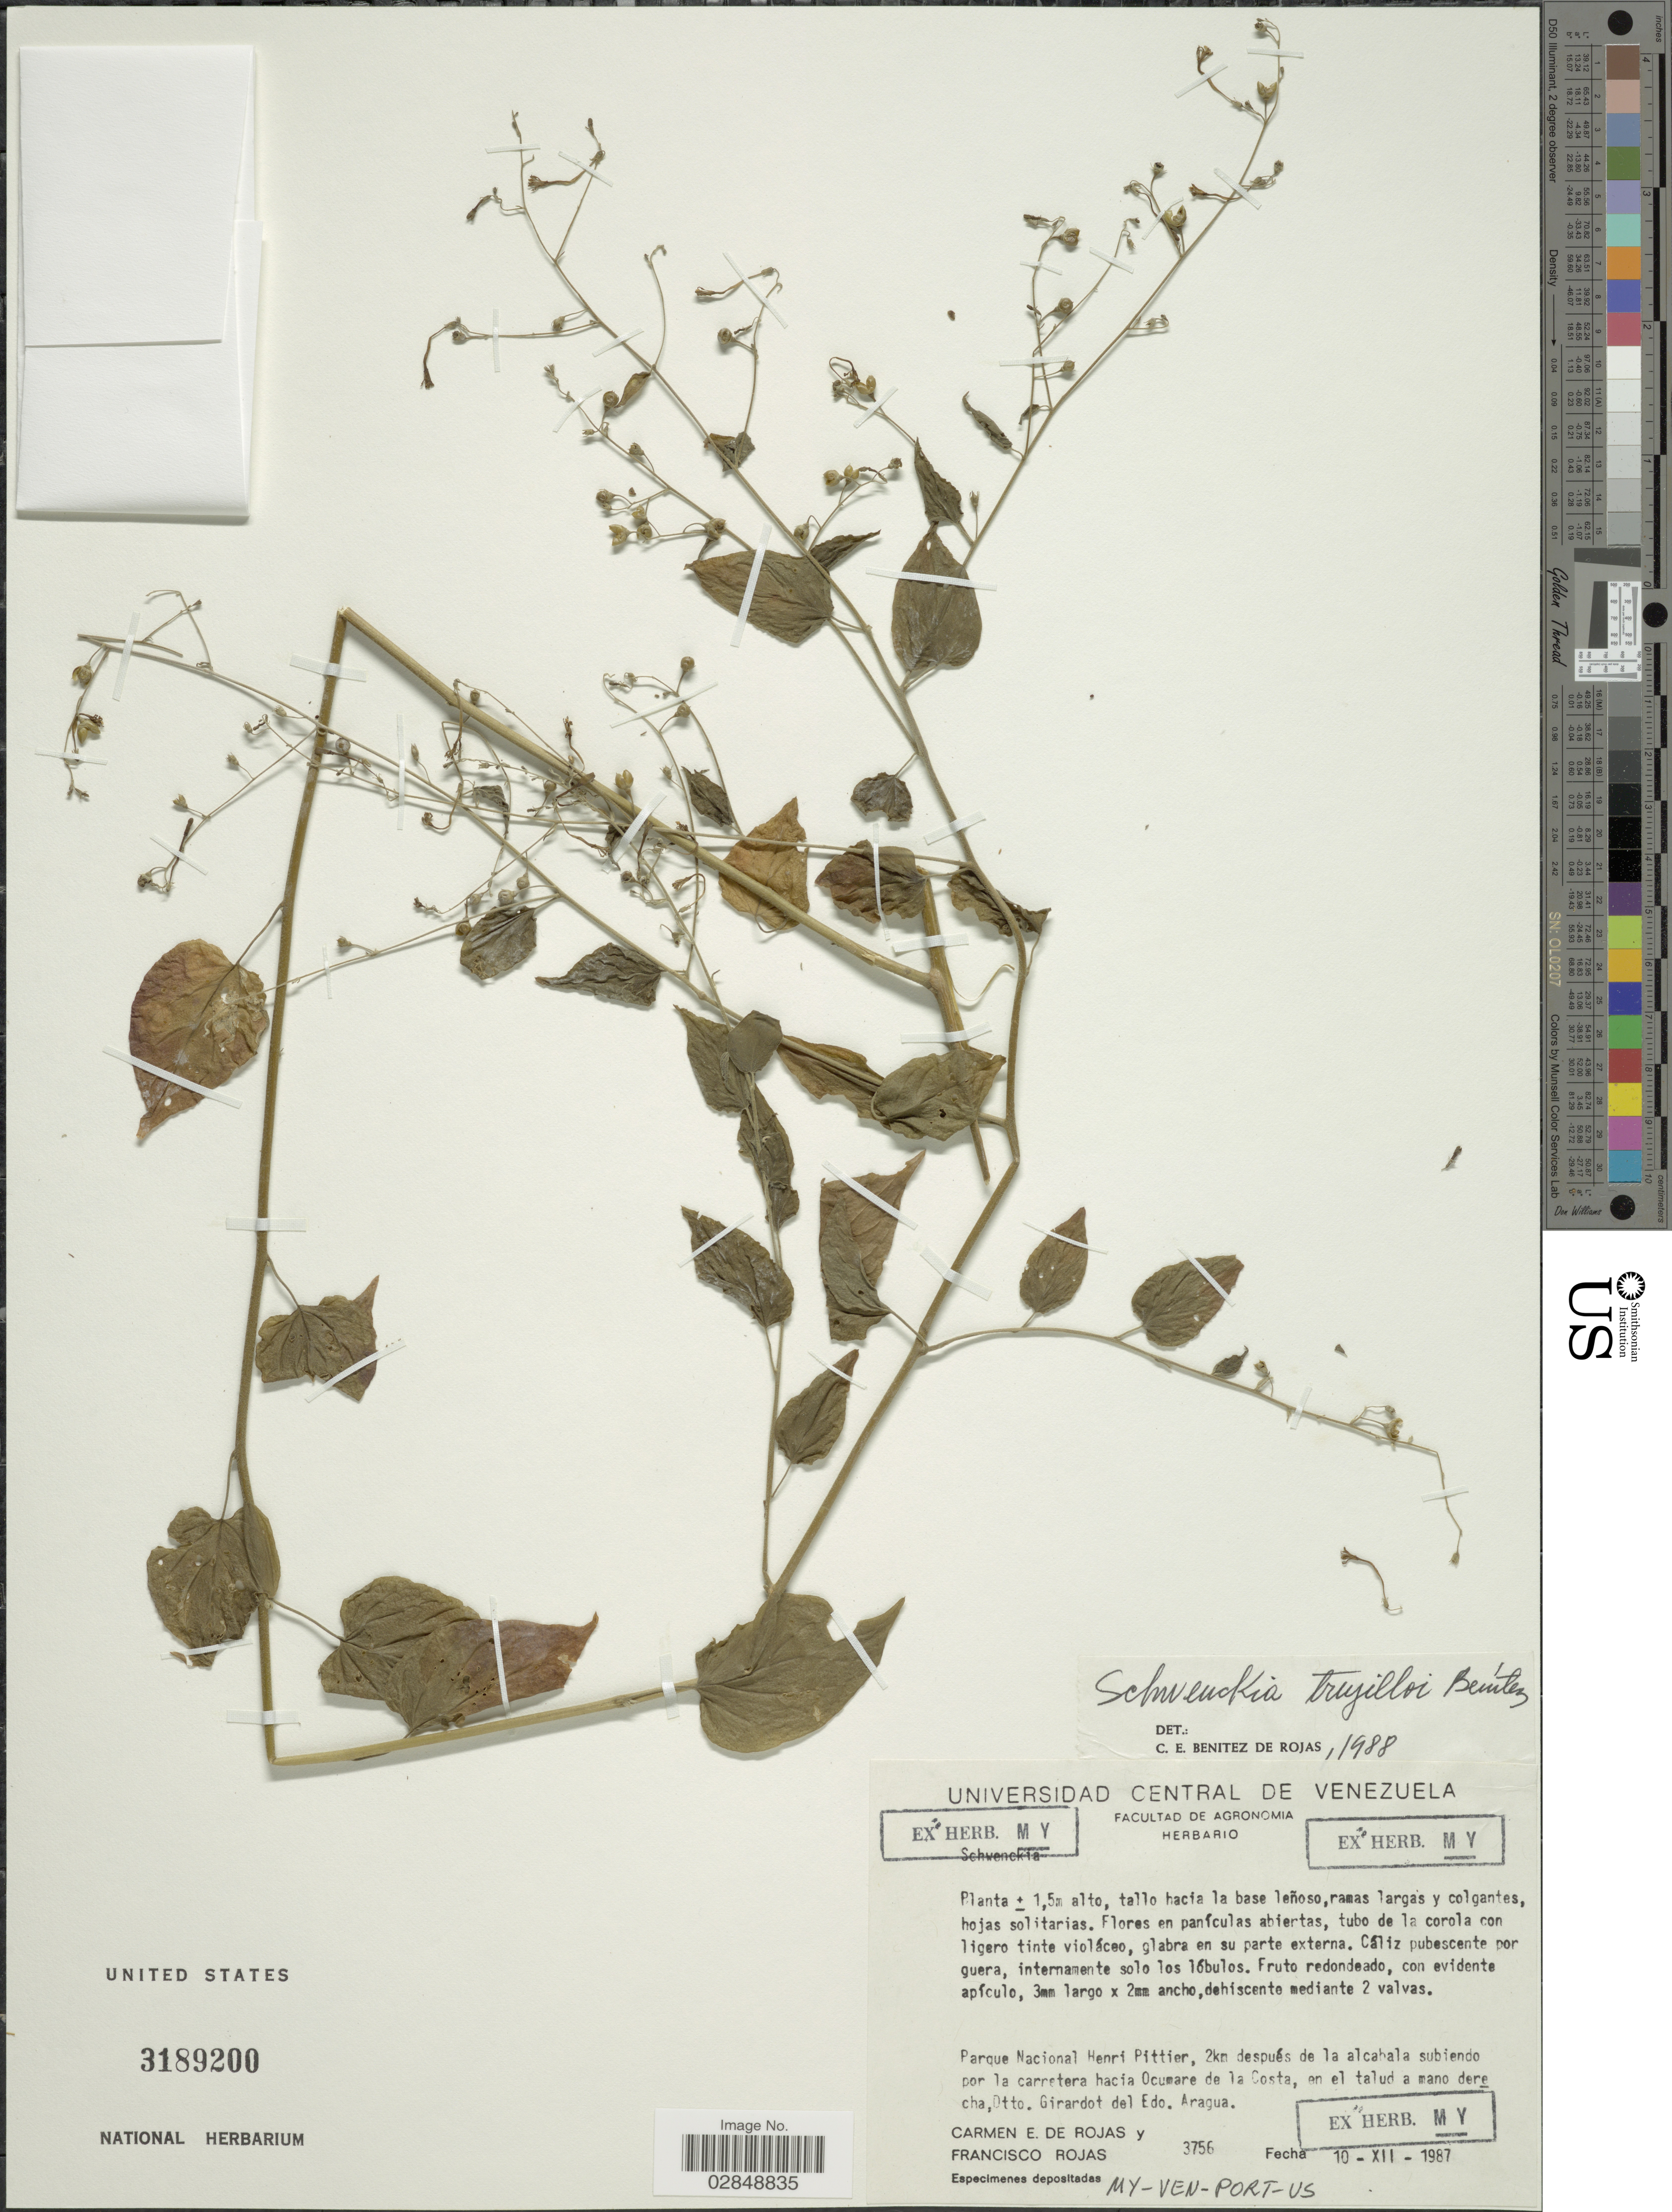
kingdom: Plantae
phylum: Tracheophyta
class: Magnoliopsida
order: Solanales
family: Solanaceae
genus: Schwenckia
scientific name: Schwenckia trujilloi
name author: Benítez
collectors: C. de Rojas & F. Rojas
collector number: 3756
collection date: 1987-12-10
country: Venezuela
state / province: Aragua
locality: Parque Nacional Henri Pittier, ± 2 km después de la alcabala subiendo por la carretera hacia Ocumare de la Costa, en el talud a mano derecha, Dtto. Girardot.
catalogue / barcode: US 3189200